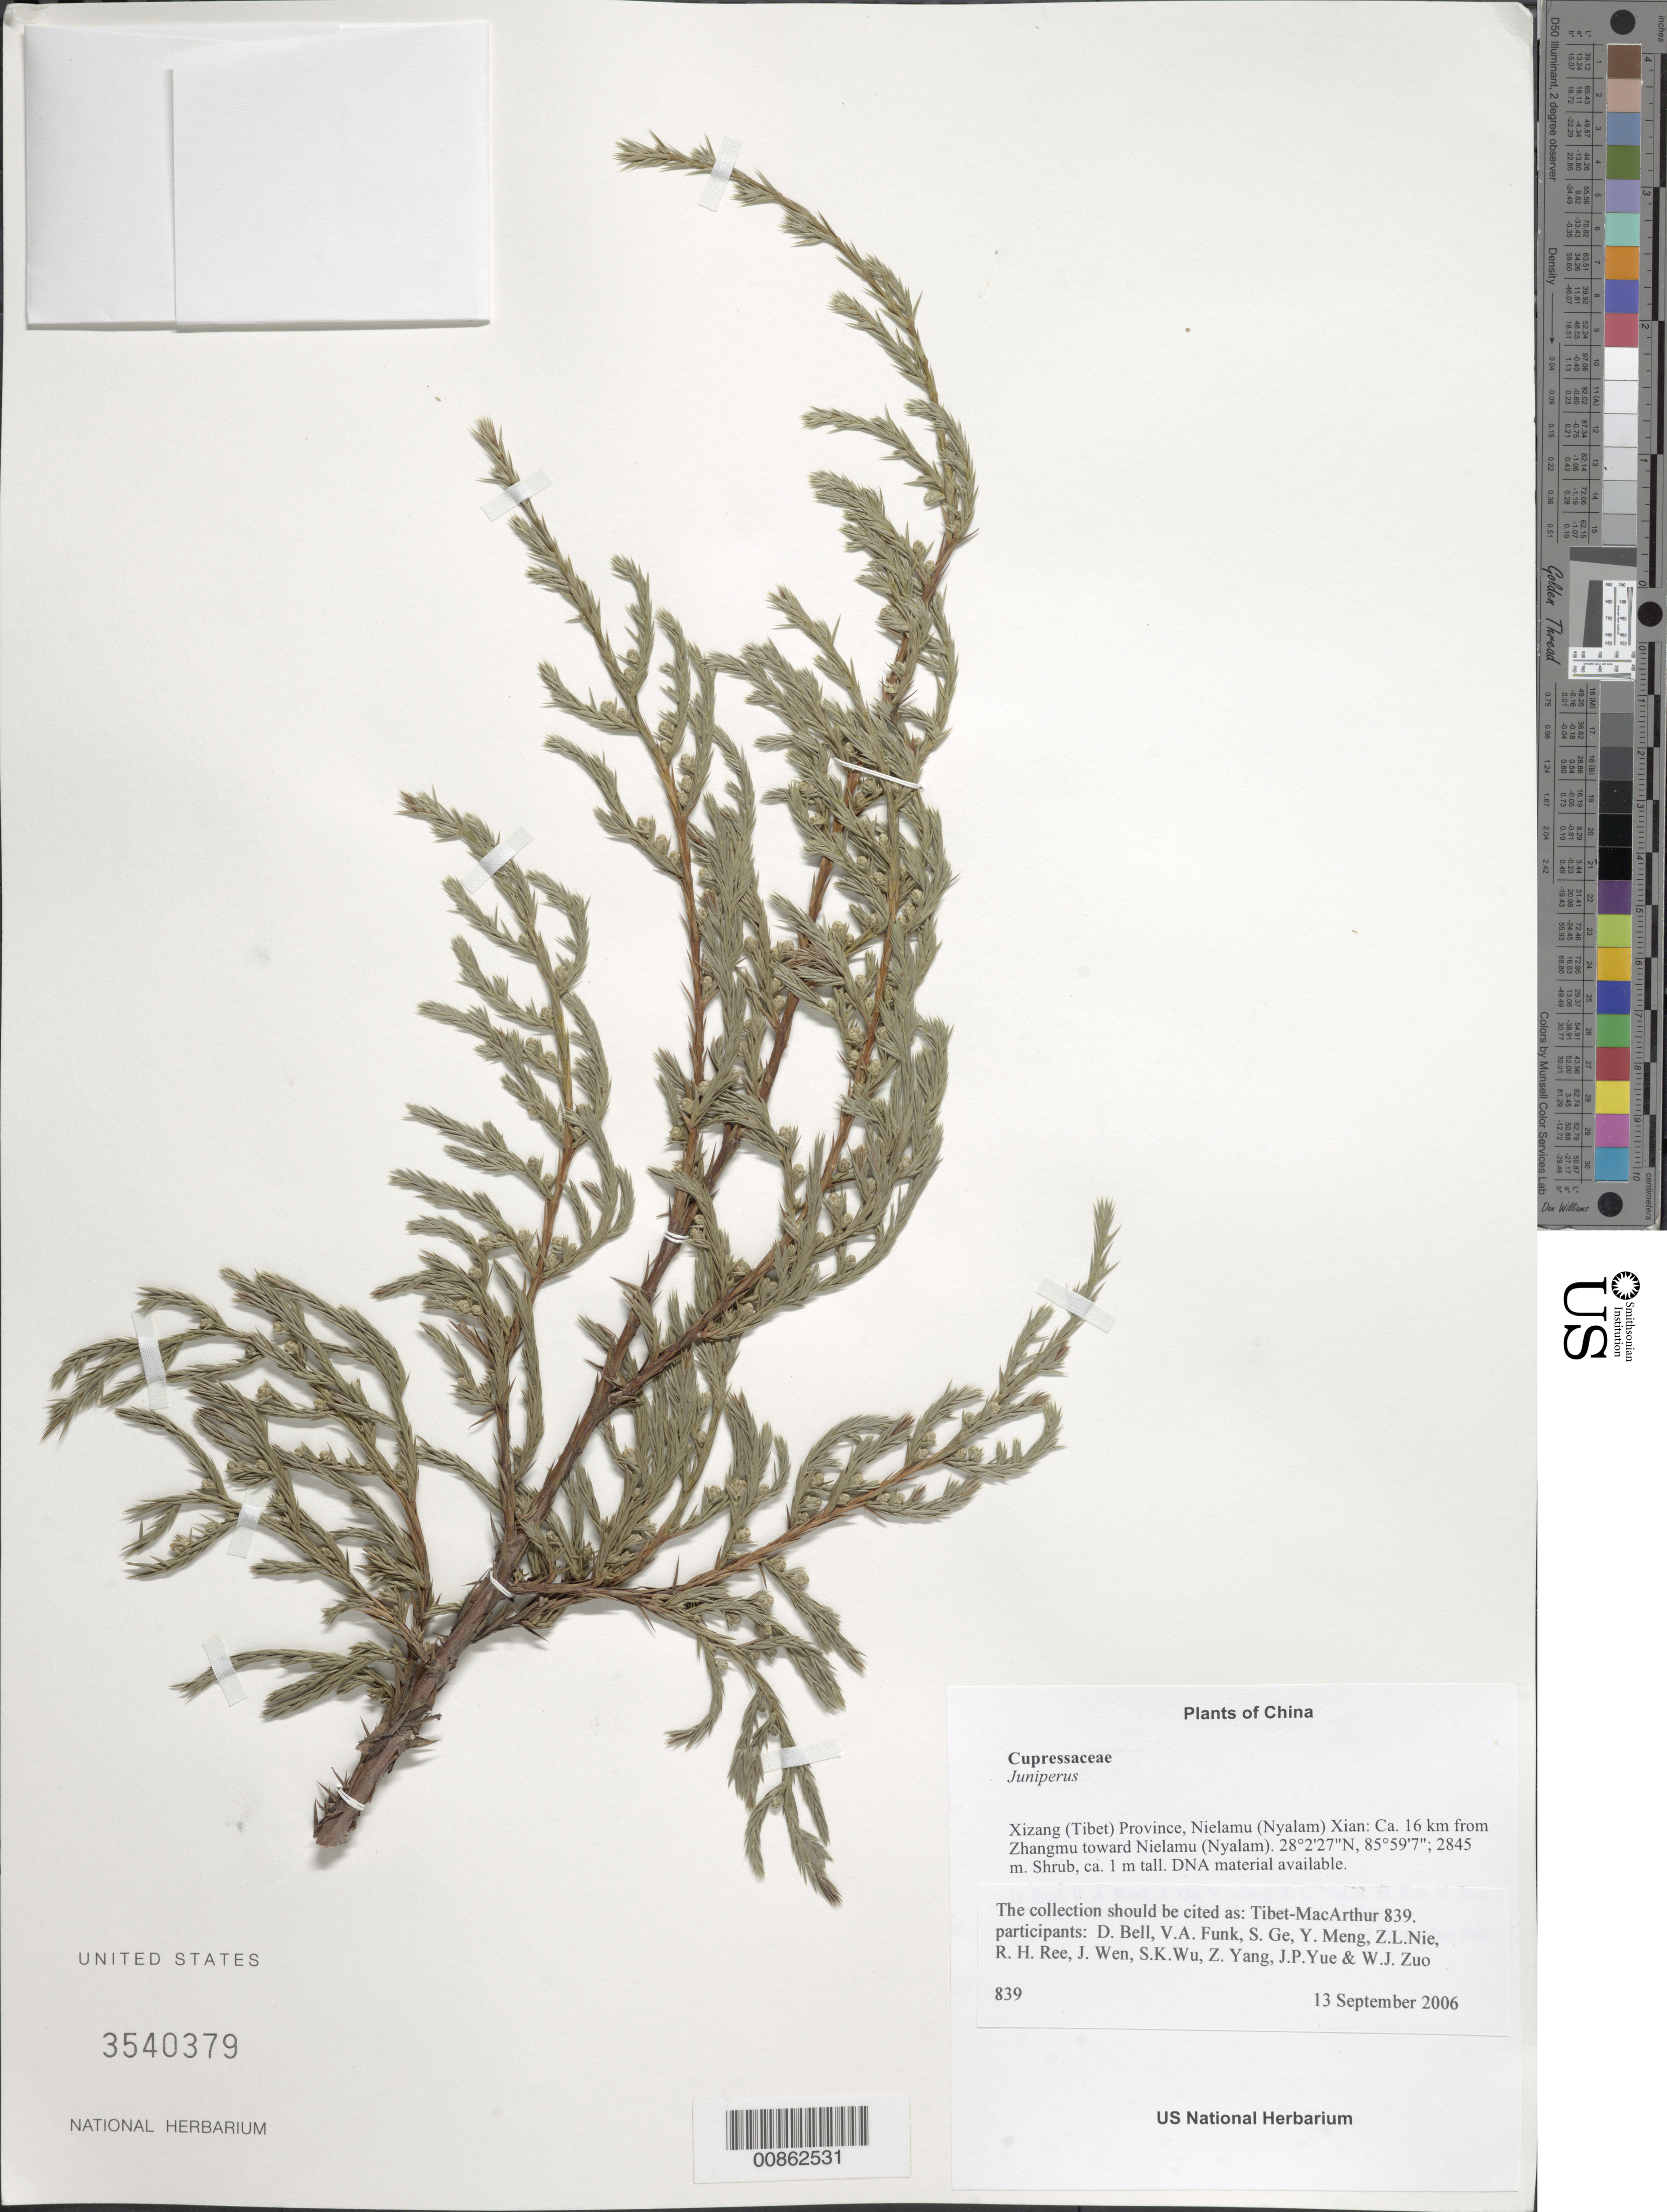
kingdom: Plantae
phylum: Tracheophyta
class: Pinopsida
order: Pinales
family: Cupressaceae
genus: Juniperus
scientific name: Juniperus sp.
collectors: Tibet-MacArthur, D. A. Bell, V. Funk, S. Ge, Y. Meng, Z. Nie, R. Ree, H. Sun, J. Wen, Z. Yang, J. Yue, Z. Zhou & W. Zuo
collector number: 839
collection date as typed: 13 Sep 2006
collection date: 2006-09-13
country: China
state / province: Xizang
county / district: Nielamu (Nyalam) Xian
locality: Ca. 16 km from Zhangmu toward Nielamu (Nyalam).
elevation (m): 2845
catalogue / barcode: US 3540379